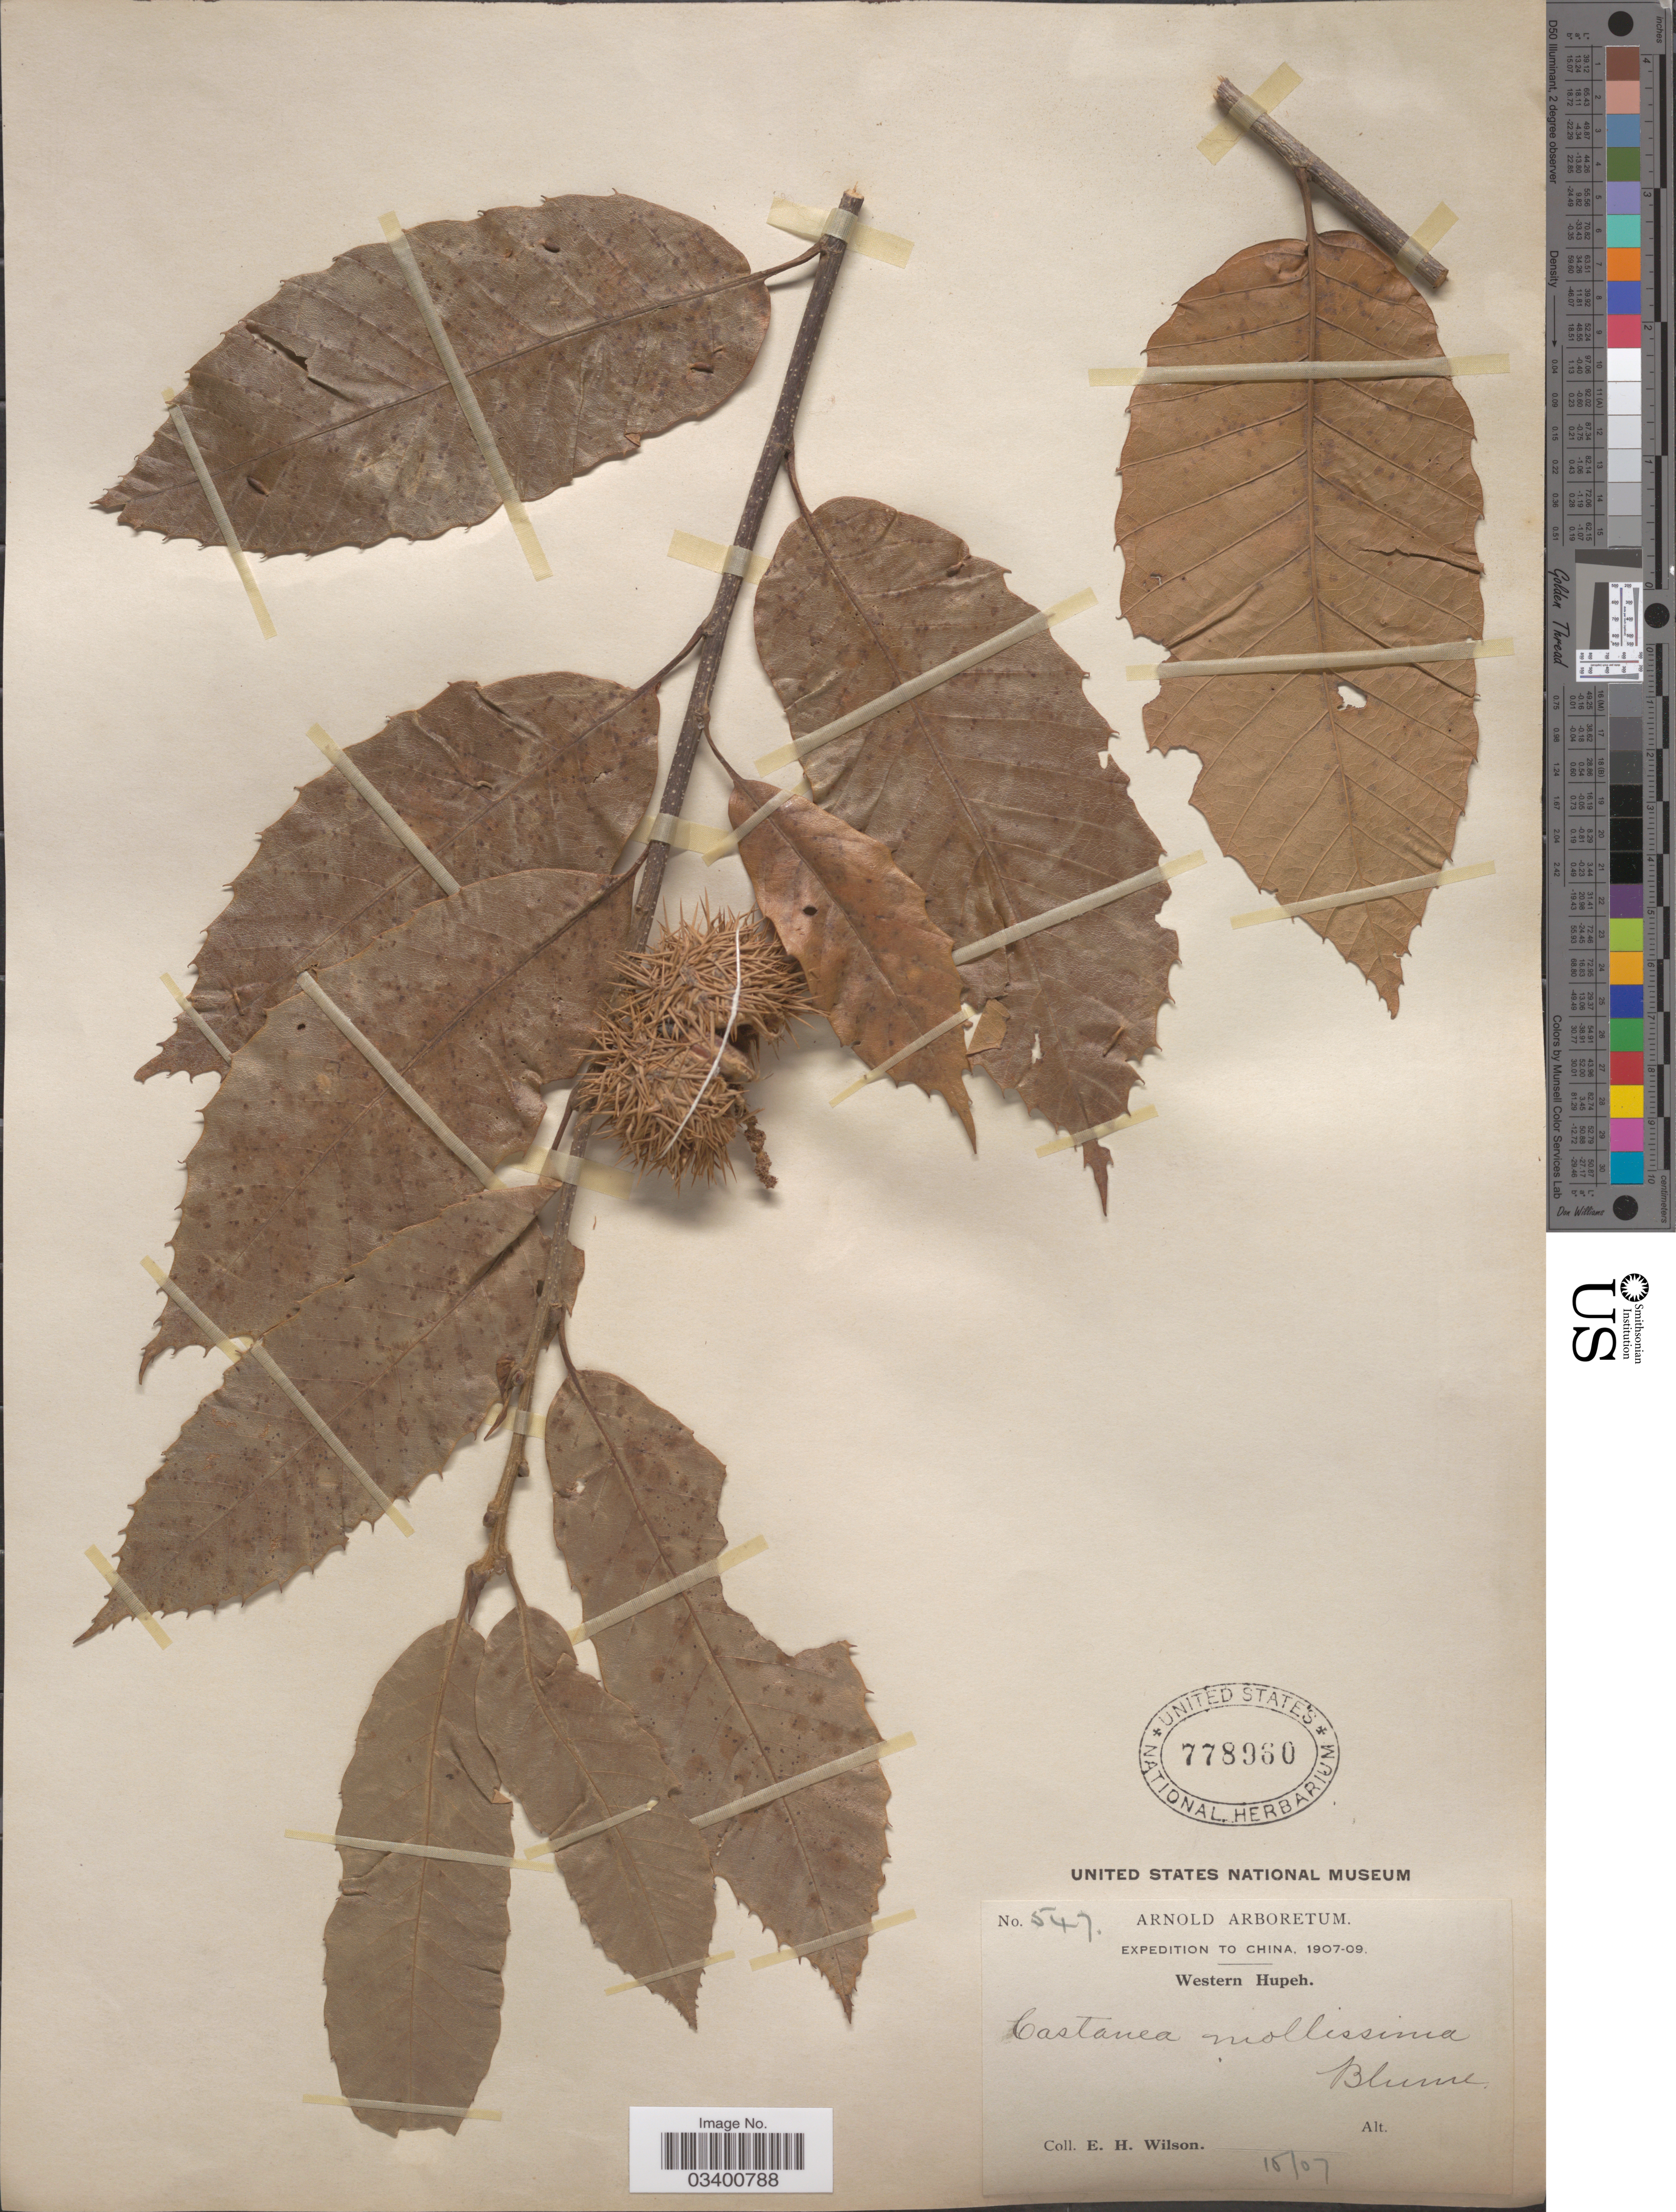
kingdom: Plantae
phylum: Tracheophyta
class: Magnoliopsida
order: Fagales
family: Fagaceae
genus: Castanea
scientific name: Castanea mollissima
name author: Blume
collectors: E. Wilson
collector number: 547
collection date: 1907-10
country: China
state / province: Hubei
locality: Western Hupeh.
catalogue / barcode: US 778960